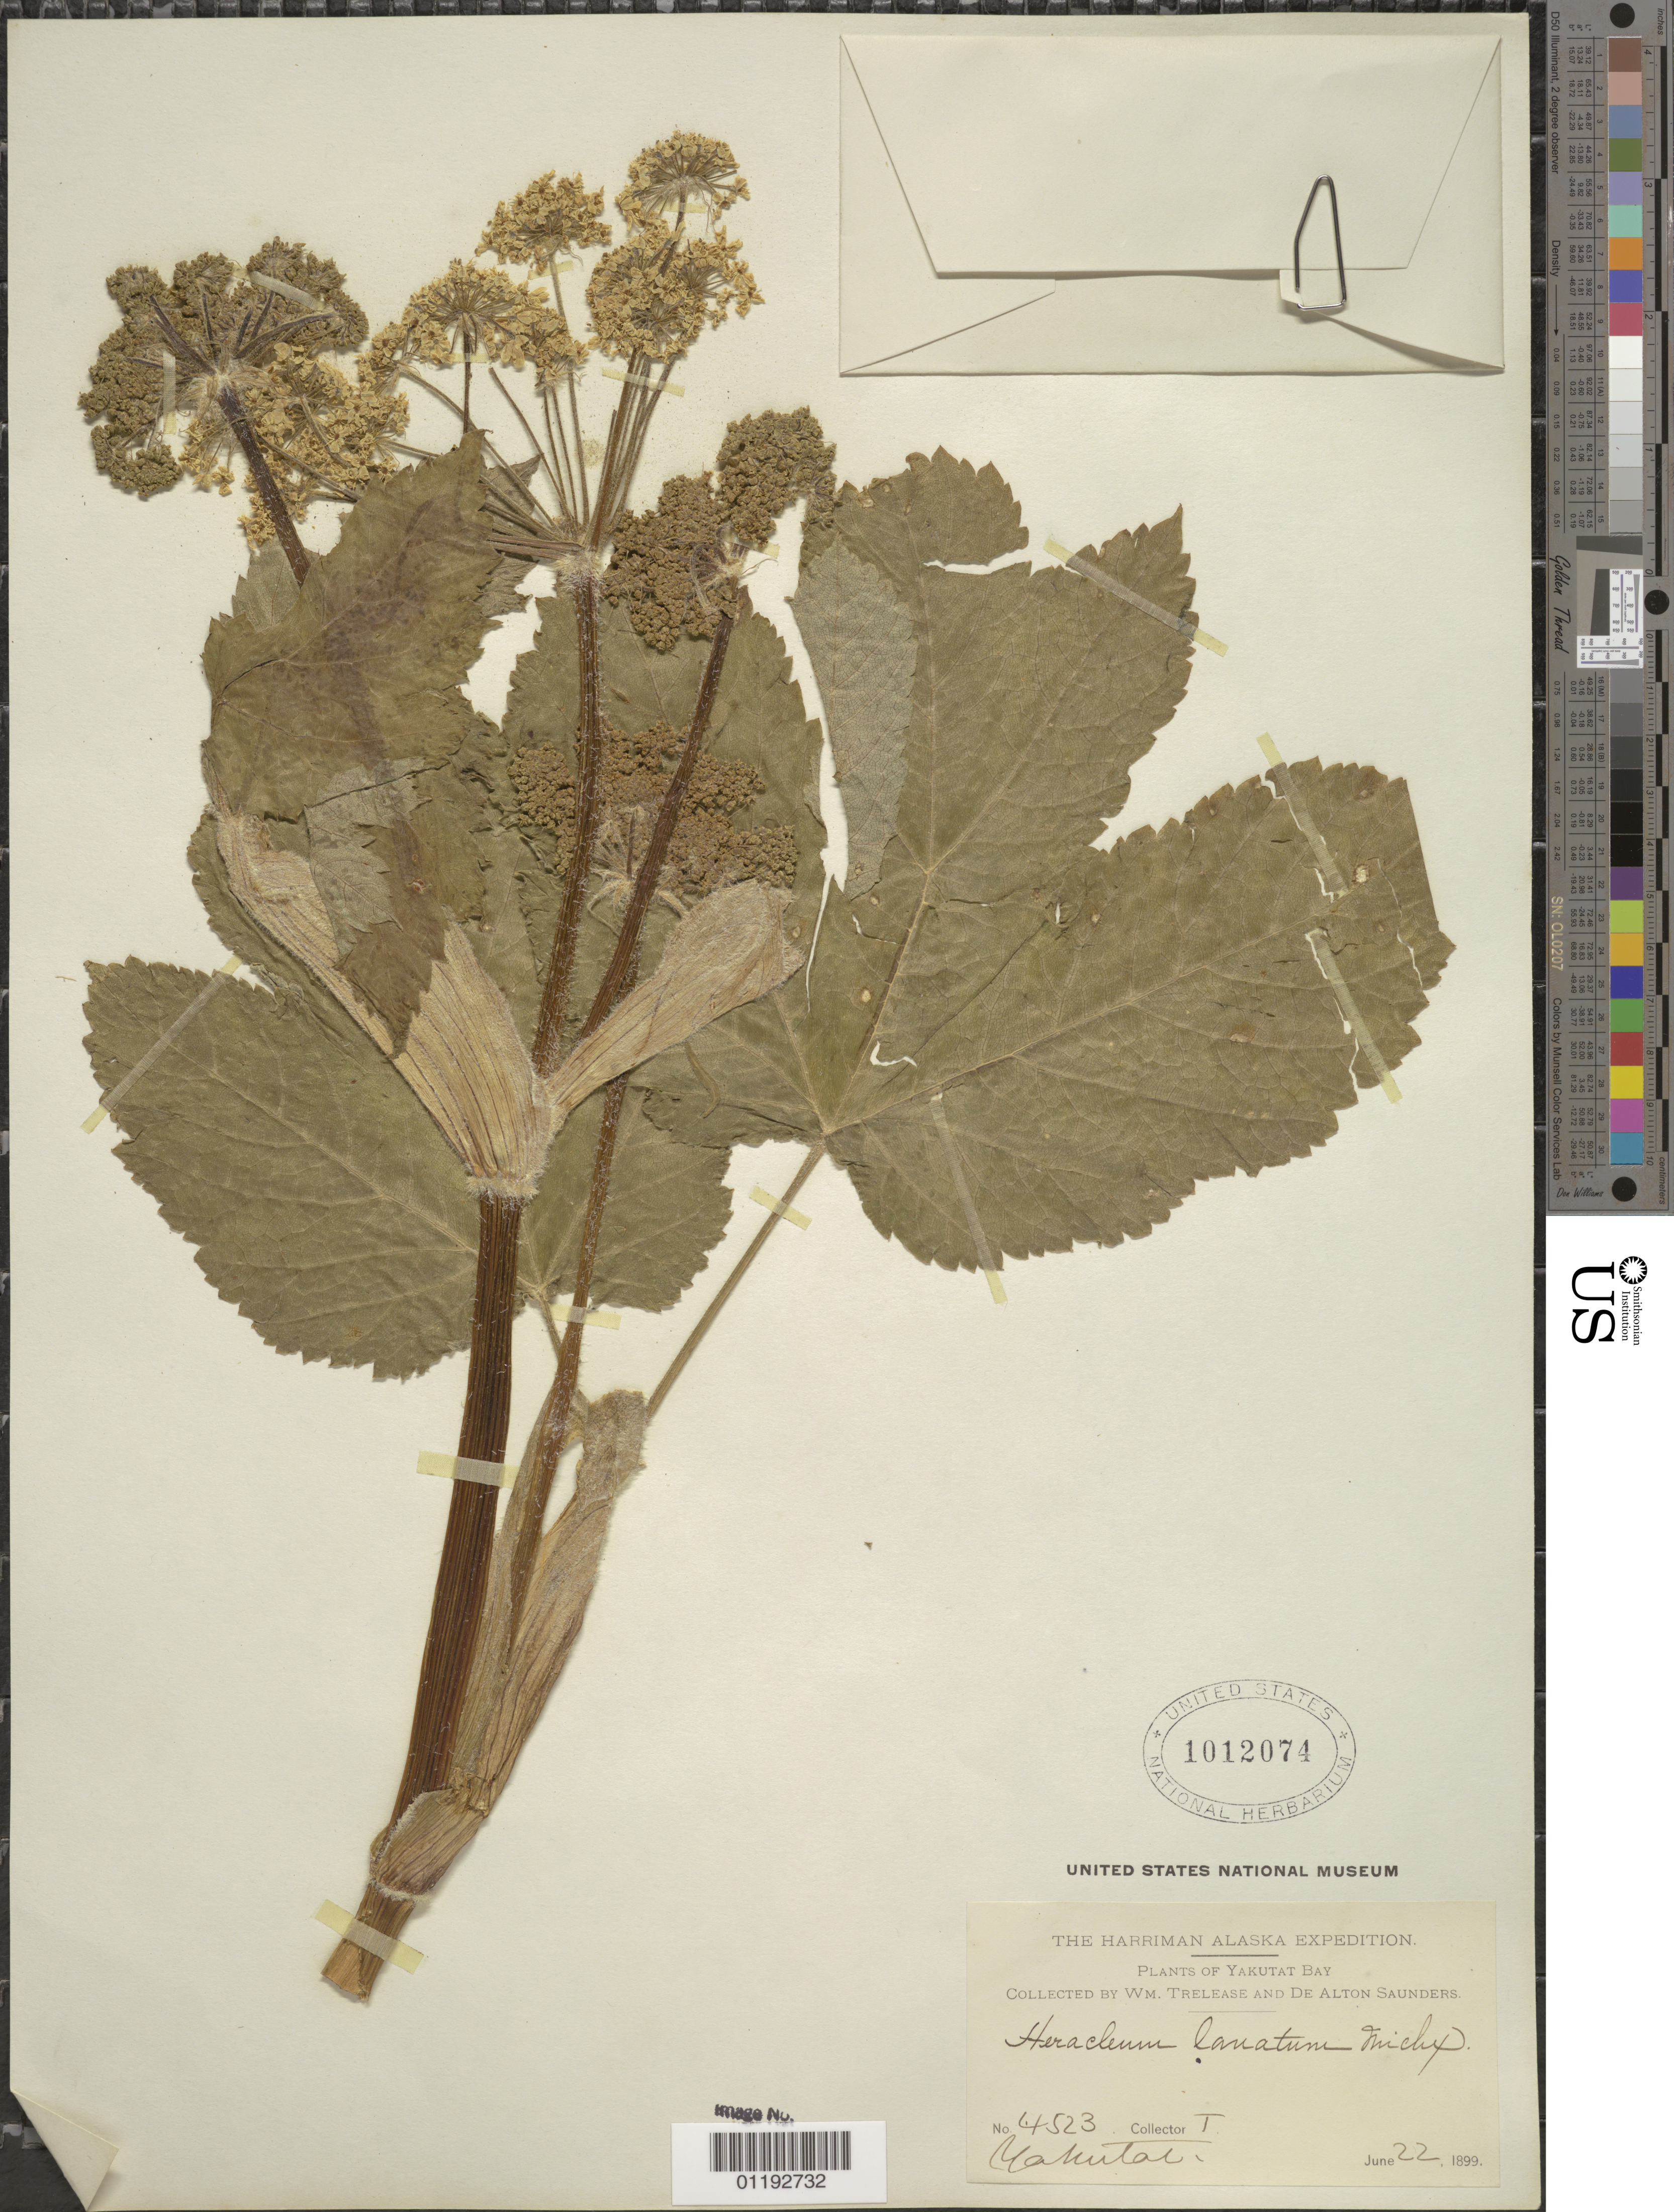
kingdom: Plantae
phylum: Tracheophyta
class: Magnoliopsida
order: Apiales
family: Apiaceae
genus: Heracleum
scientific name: Heracleum lanatum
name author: Michx.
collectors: W. Trelease & D. Saunders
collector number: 4523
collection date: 1899-06-22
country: United States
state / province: Alaska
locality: Yakutat Bay.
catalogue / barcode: US 1012074